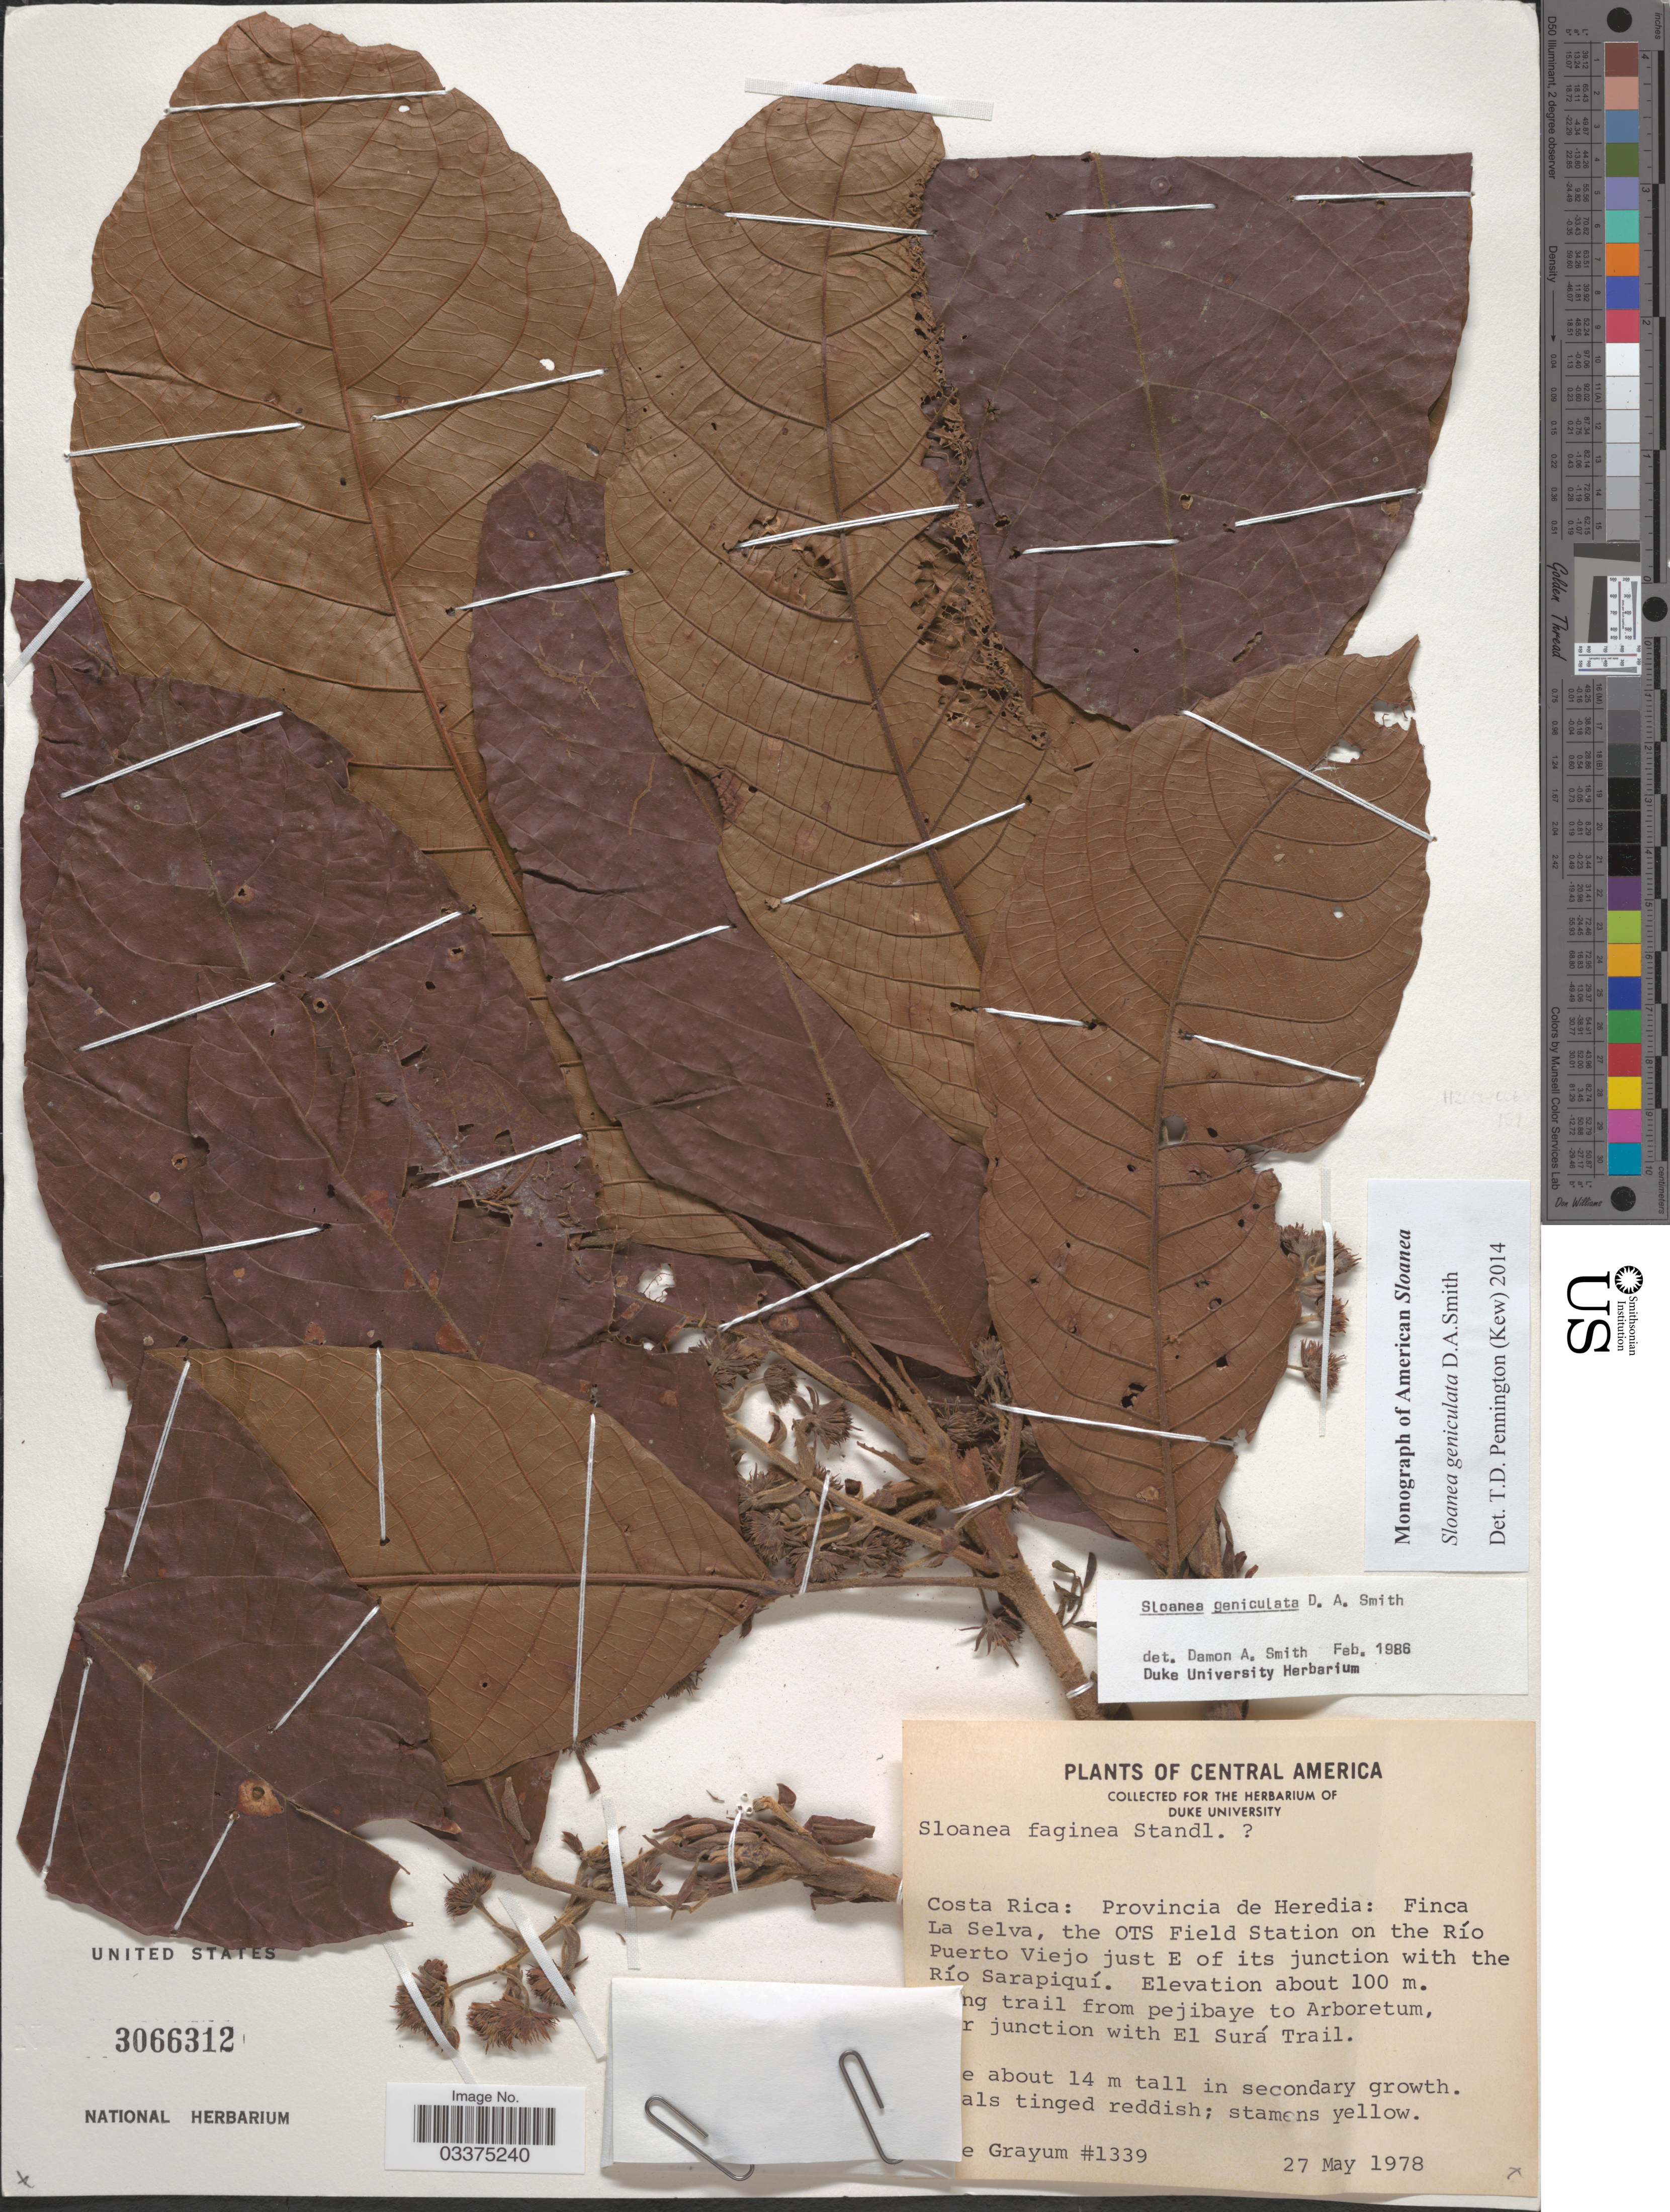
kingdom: Plantae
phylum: Tracheophyta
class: Magnoliopsida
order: Oxalidales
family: Elaeocarpaceae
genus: Sloanea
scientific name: Sloanea geniculata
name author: Dam. A. Sm.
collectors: Grayum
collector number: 1339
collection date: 1978-05-27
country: Costa Rica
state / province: Heredia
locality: Finca La Selva, the OTS Field Station on the Río Puerto Viejo just E of its junction with the Río Sarapiquí. [illegible text]ng trail from pejibaye to Arboretum, [illegible text]r junction with El Surá Trail.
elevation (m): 100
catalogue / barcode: US 3066312